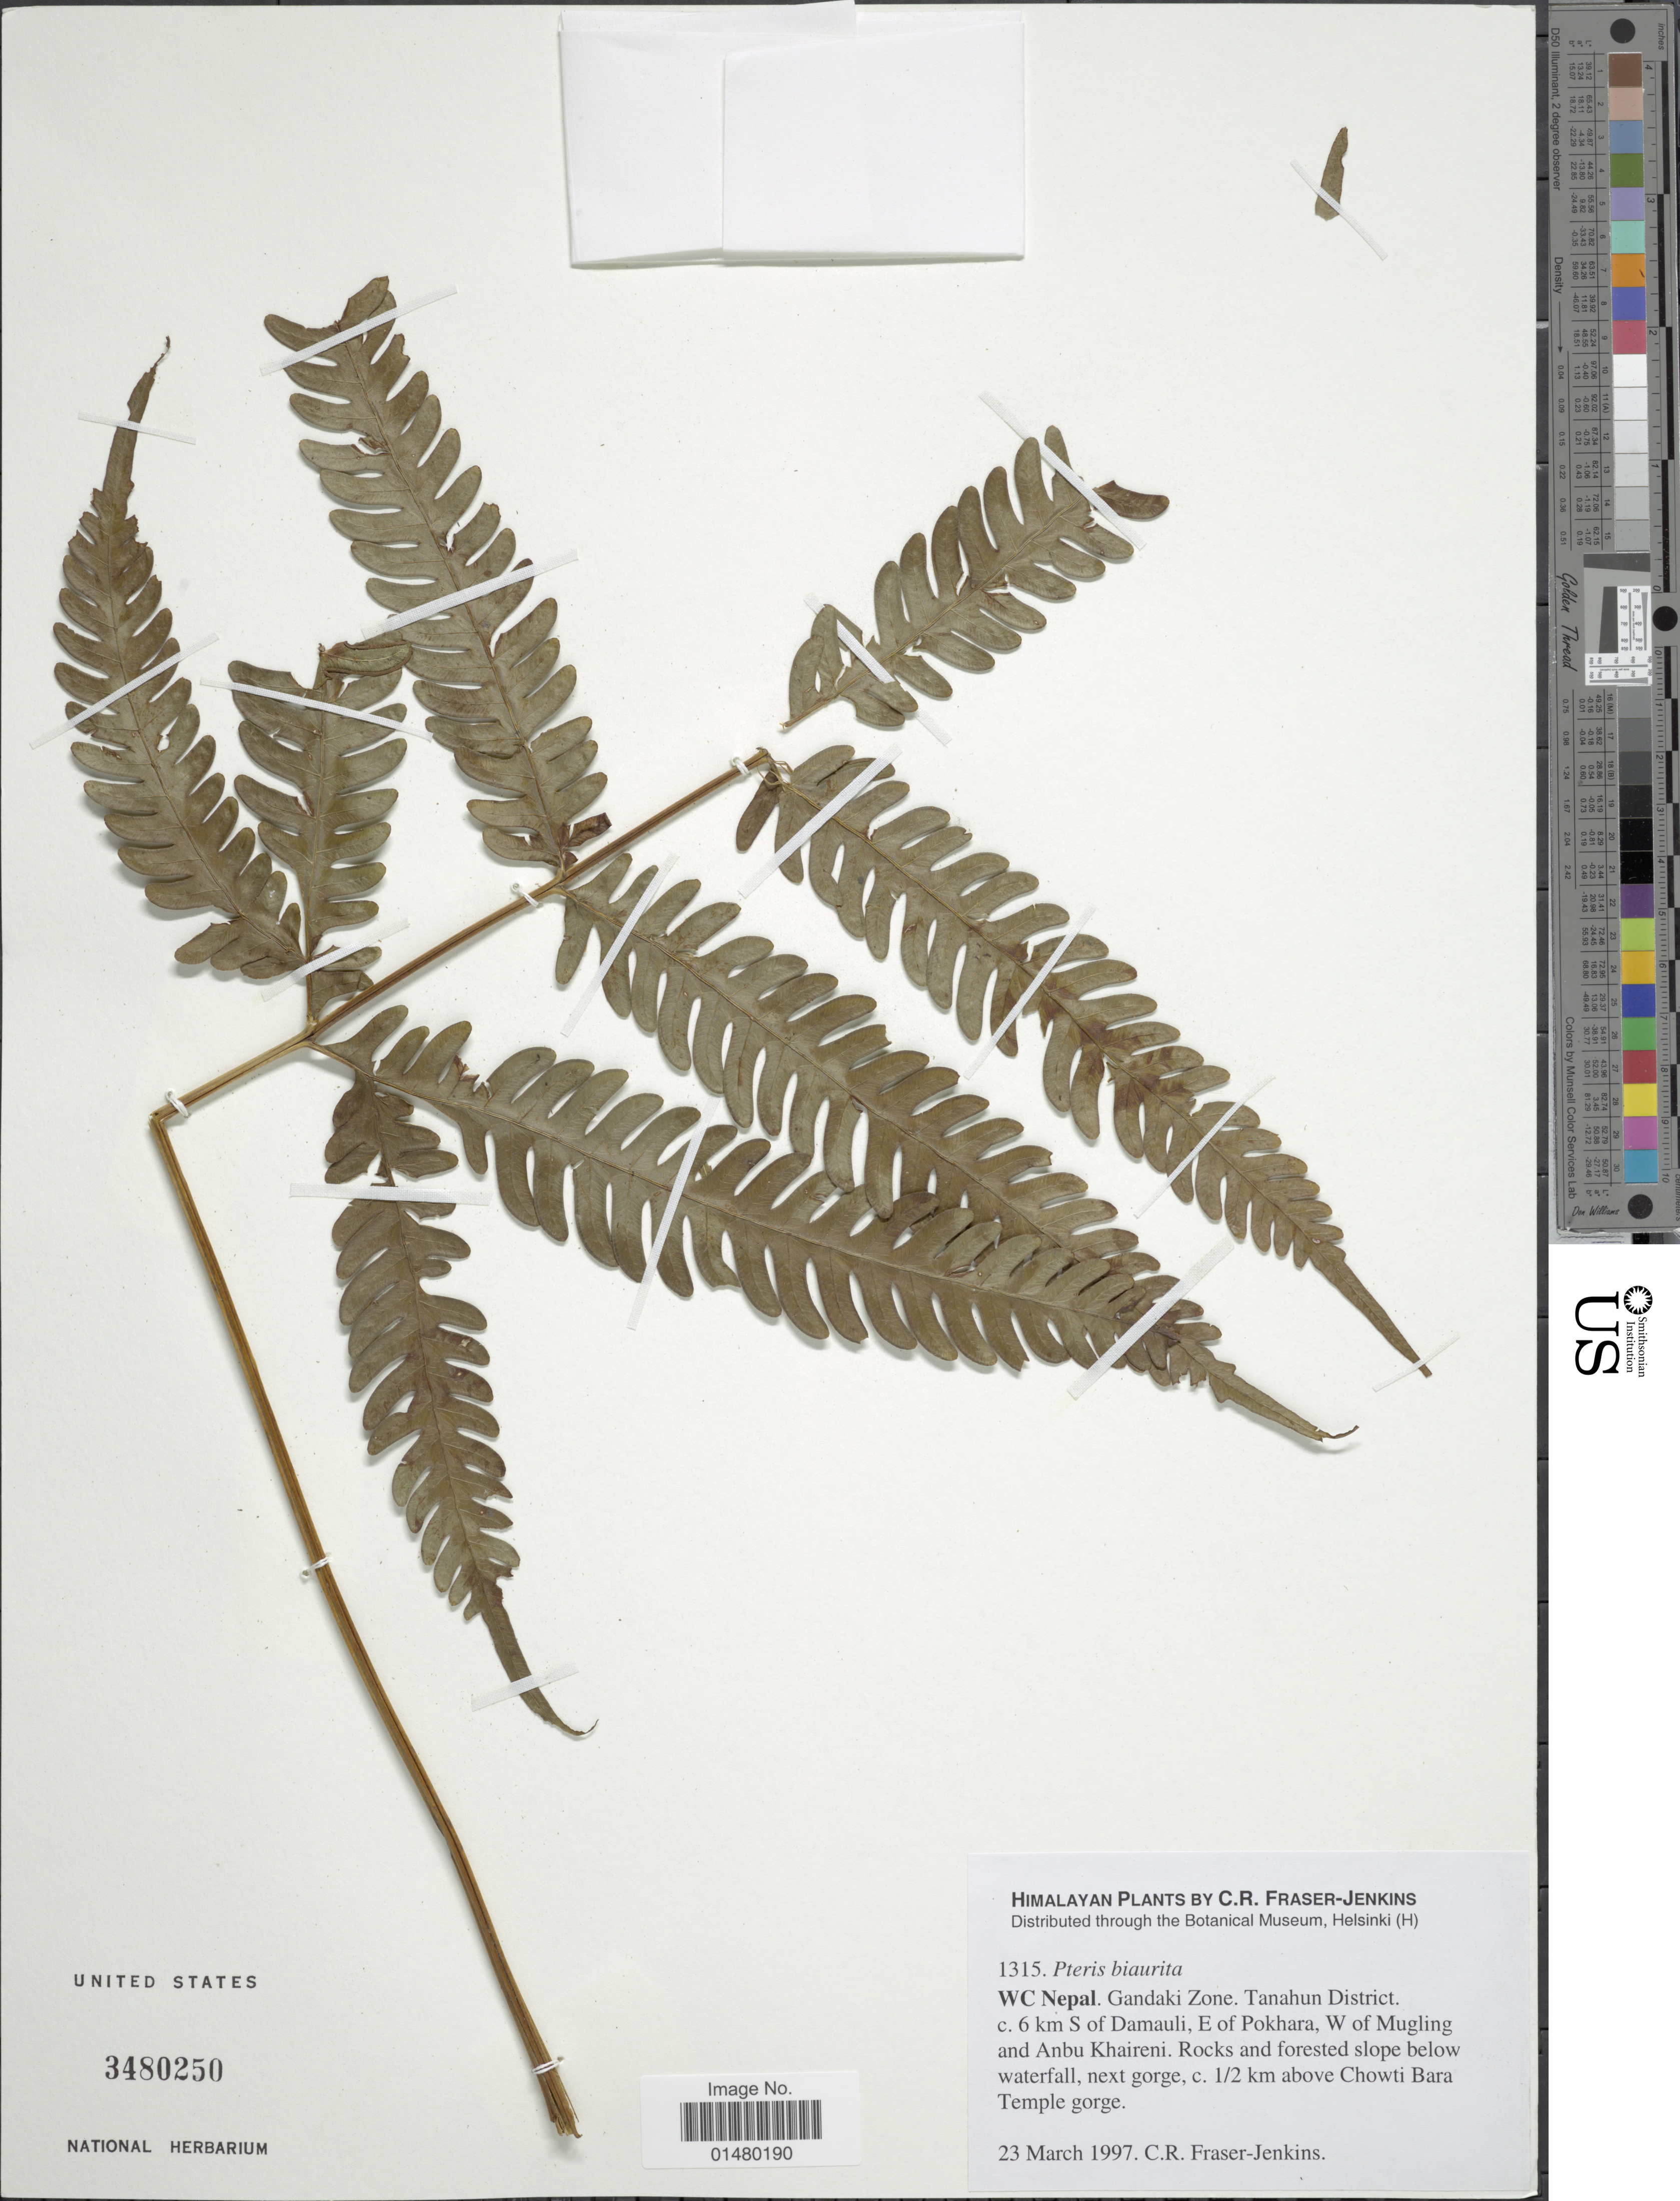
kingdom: Plantae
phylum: Tracheophyta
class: Polypodiopsida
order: Polypodiales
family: Pteridaceae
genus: Pteris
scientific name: Pteris biaurita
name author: L.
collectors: C. R. Fraser-Jenkins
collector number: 1315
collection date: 1997-03-23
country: Nepal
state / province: Gandaki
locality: WC Nepal. Gandaki Zone. Tanahun District. c. 6 km S of Damauli, E. of Pokhara,W of Mugling and Anbu Khaireni, c. ½ km above Chowti Bara Temple gorge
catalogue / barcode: US 3480250